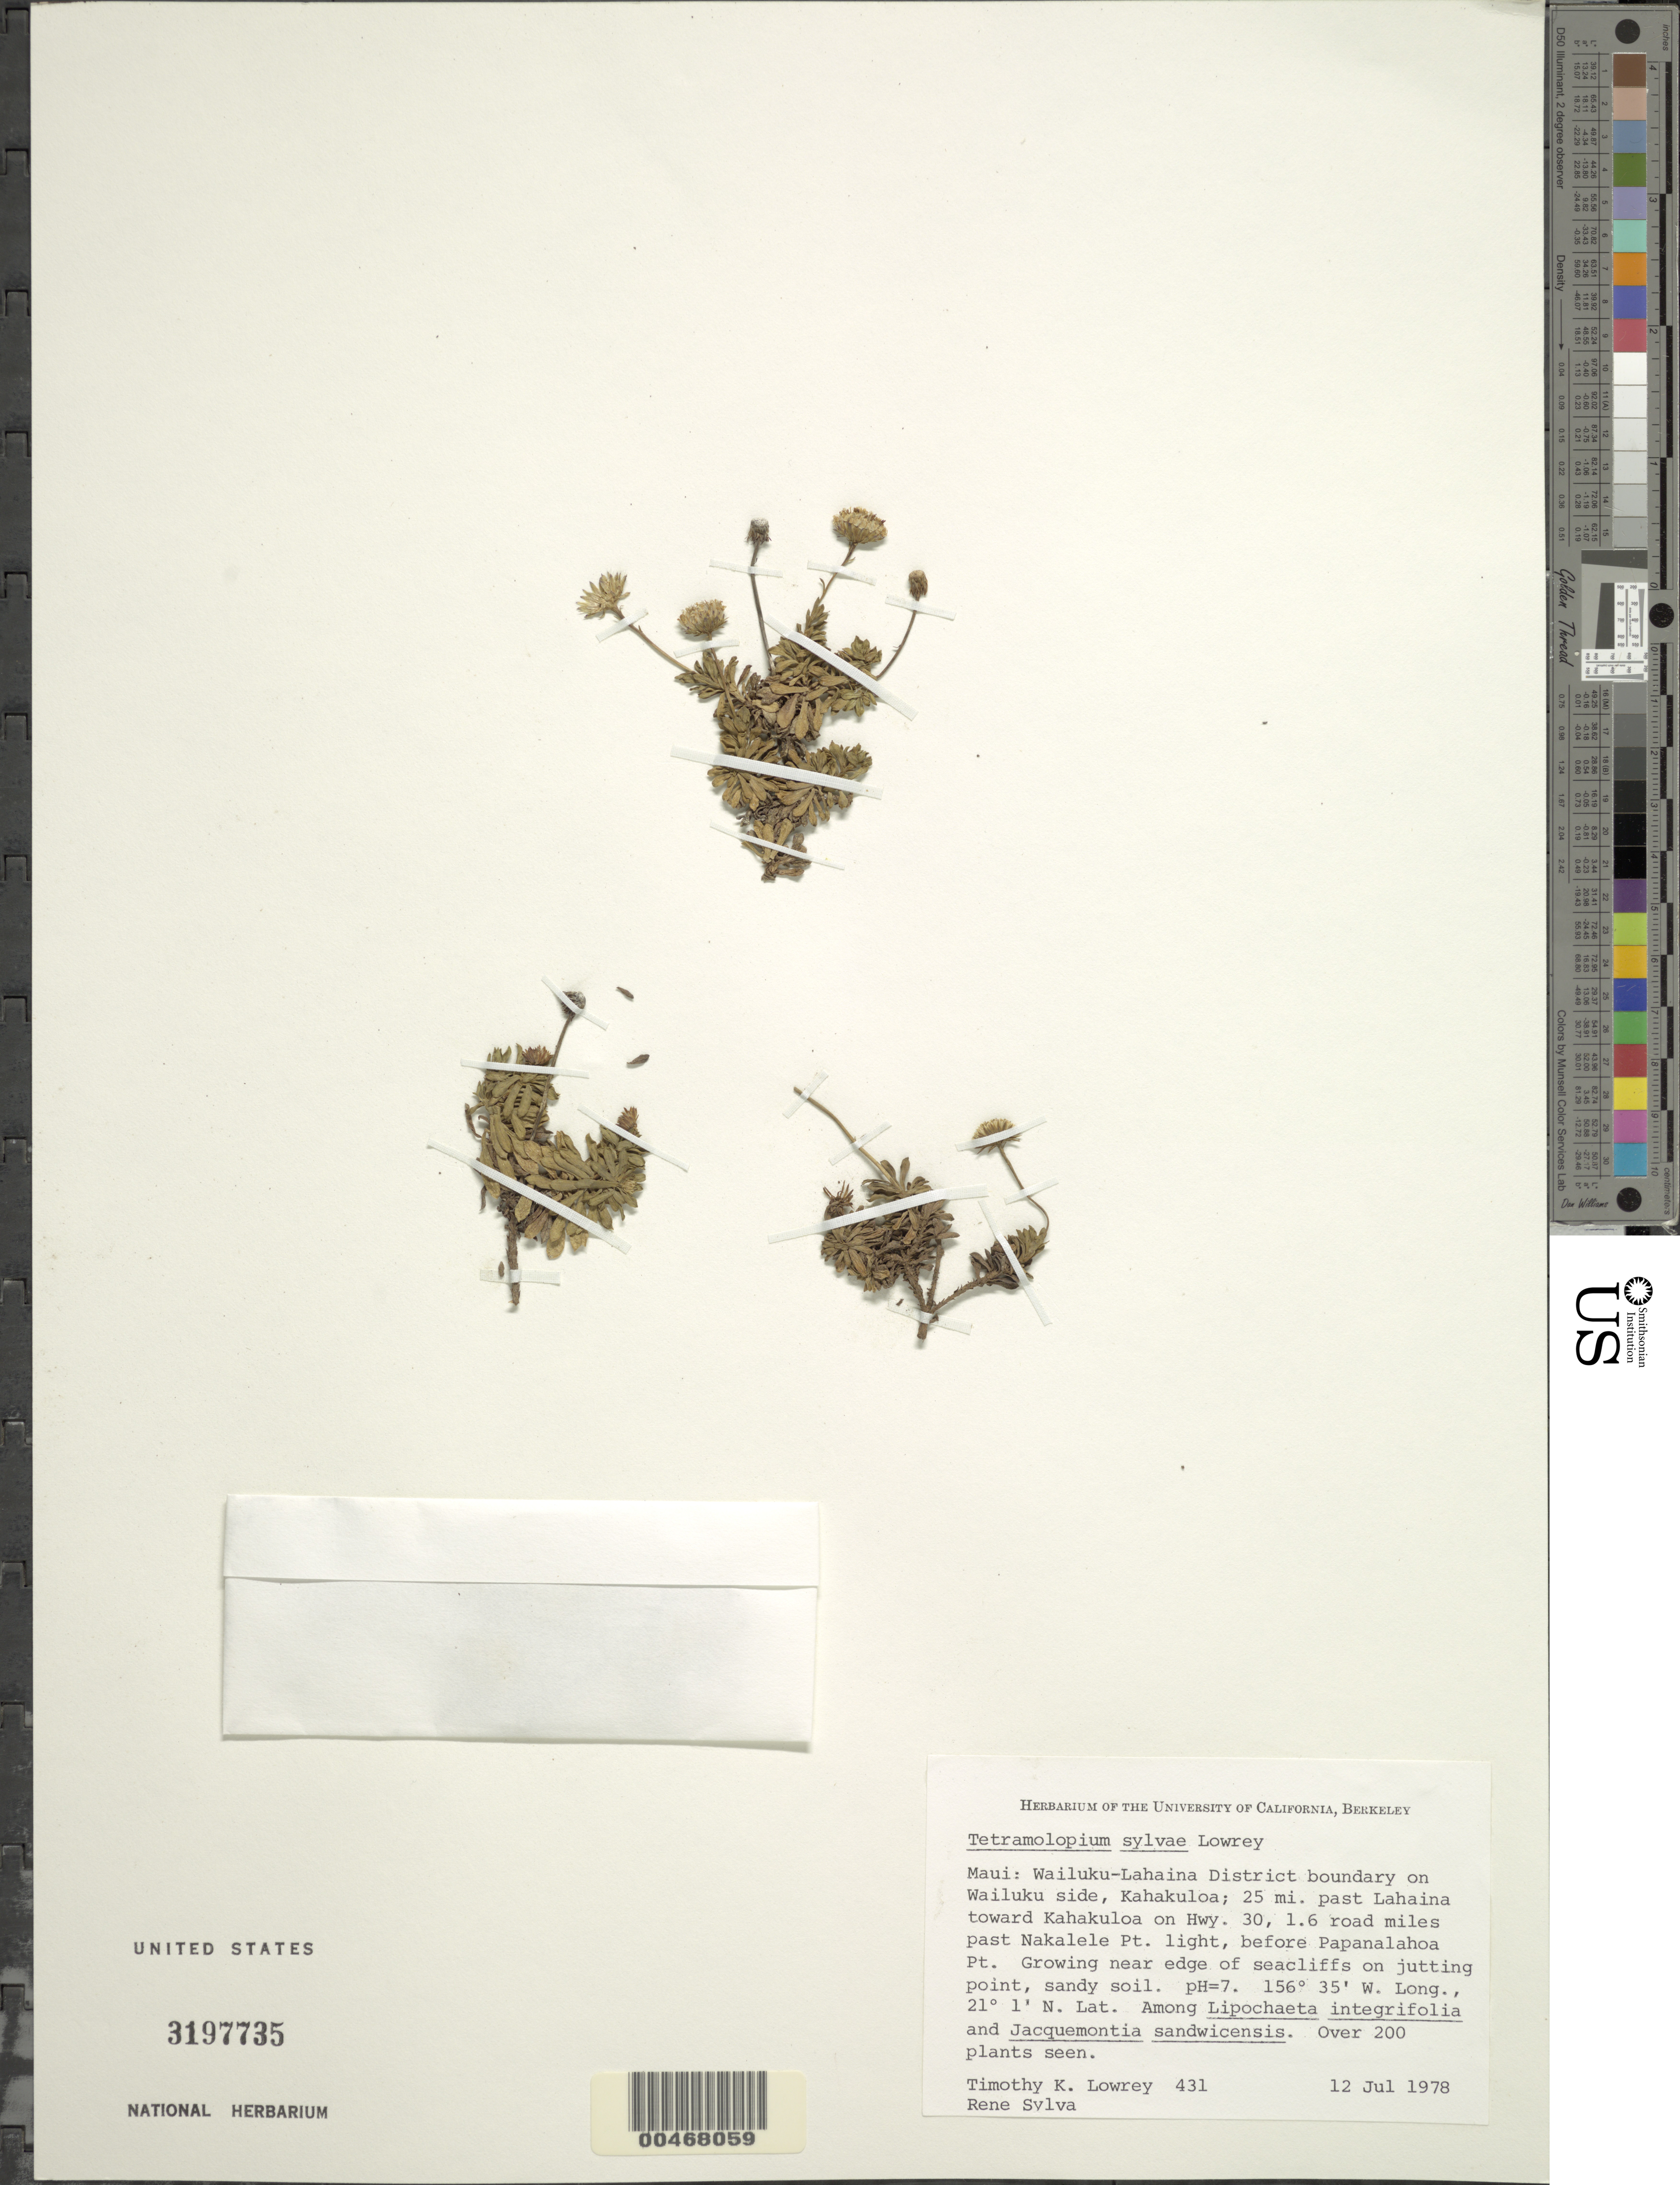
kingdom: Plantae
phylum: Tracheophyta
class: Magnoliopsida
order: Asterales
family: Asteraceae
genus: Tetramolopium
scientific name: Tetramolopium sylvae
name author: T.K. Lowery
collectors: T. K. Lowrey & R. Sylva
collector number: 431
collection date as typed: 12 Jul 1978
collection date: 1978-07-12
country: United States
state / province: Hawaii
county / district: Kauai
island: Kaua'i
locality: Wailuku-Lahaina Dist. bound. on Wailuku side, Kahakuloa, 25 mi past Lahaina to Kahakuloa on Hwy 30, 1.6 mi past Nakalele Pt. ...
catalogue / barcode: US 3197735